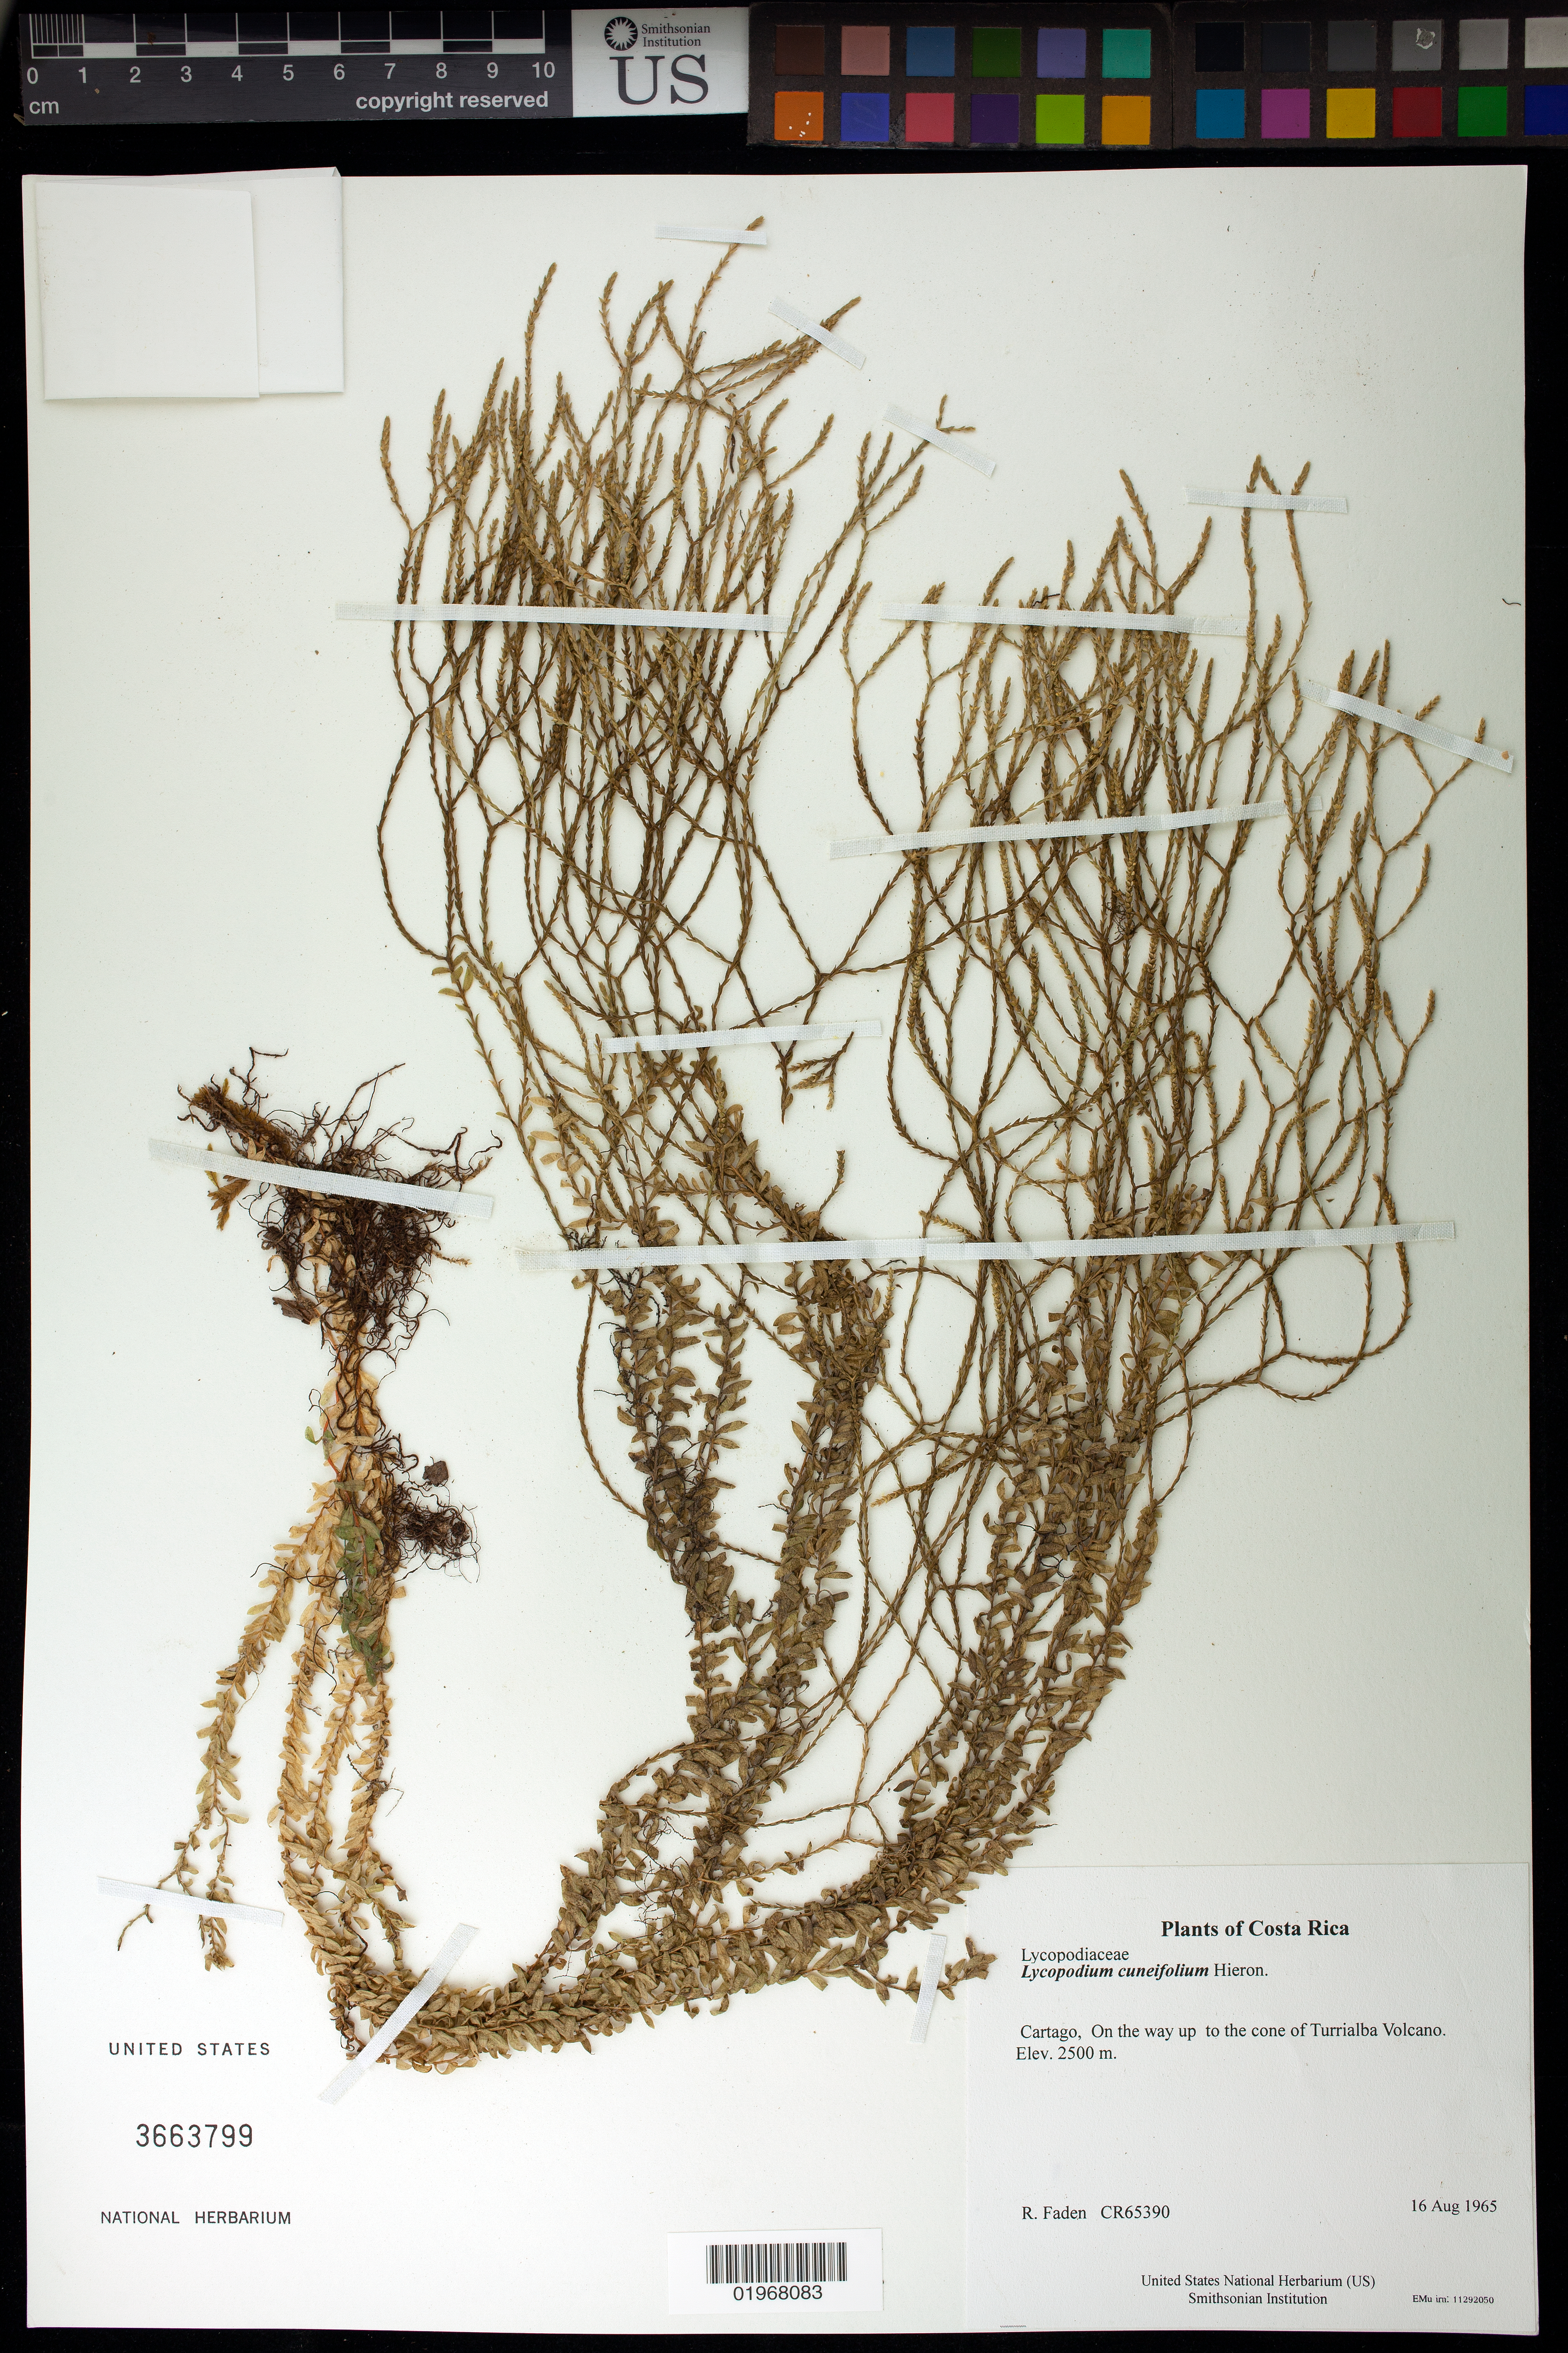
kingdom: Plantae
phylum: Tracheophyta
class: Lycopodiopsida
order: Lycopodiales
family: Lycopodiaceae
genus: Phlegmariurus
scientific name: Phlegmariurus cuneifolius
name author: (Hieron.) B. Øllg.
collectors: R. B. Faden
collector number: CR65390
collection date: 1965-08-16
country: Costa Rica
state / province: Cartago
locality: On the way up to the cone of Turrialba Volcano.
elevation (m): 2500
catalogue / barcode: US 3663799